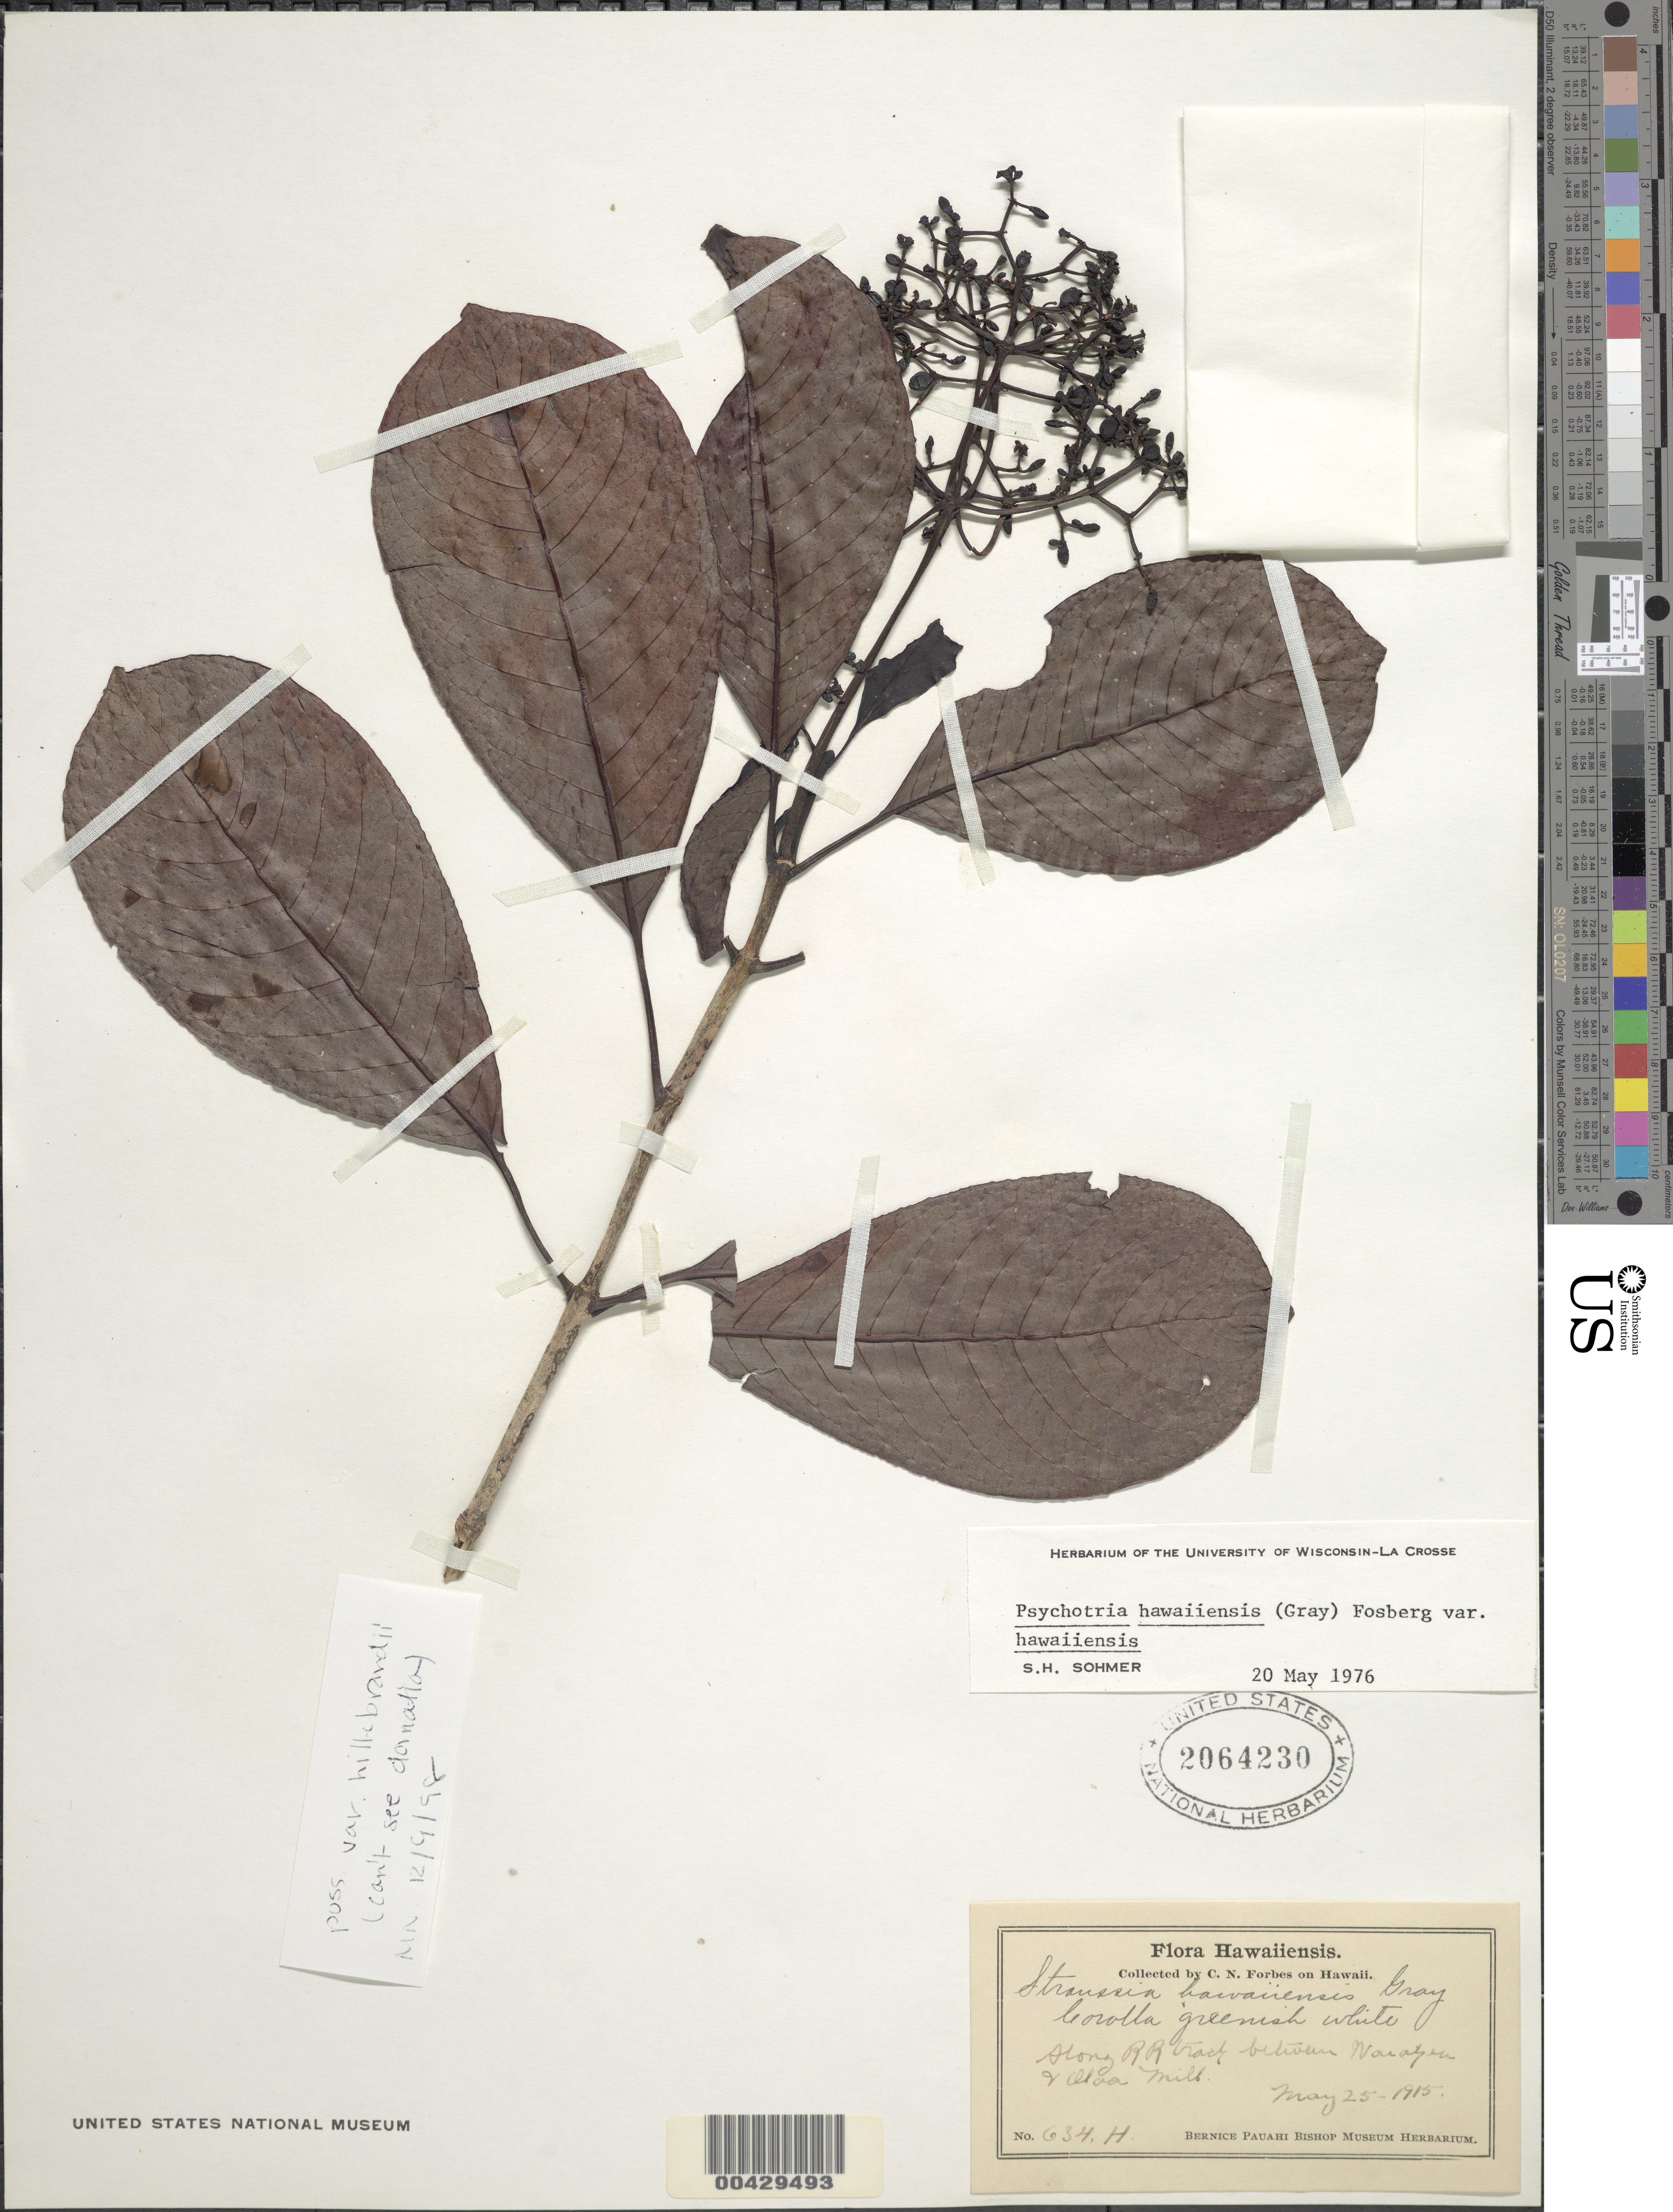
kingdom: Plantae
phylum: Tracheophyta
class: Magnoliopsida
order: Gentianales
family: Rubiaceae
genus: Psychotria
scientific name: Psychotria hawaiiensis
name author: (A. Gray) Fosberg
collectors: C. N. Forbes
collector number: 634.H.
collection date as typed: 25 May 1915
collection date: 1915-05-25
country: United States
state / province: Hawaii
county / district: Hawaii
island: Hawaii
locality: Along railroad track between Waiakea & Olaa Mill.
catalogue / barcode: US 2064230